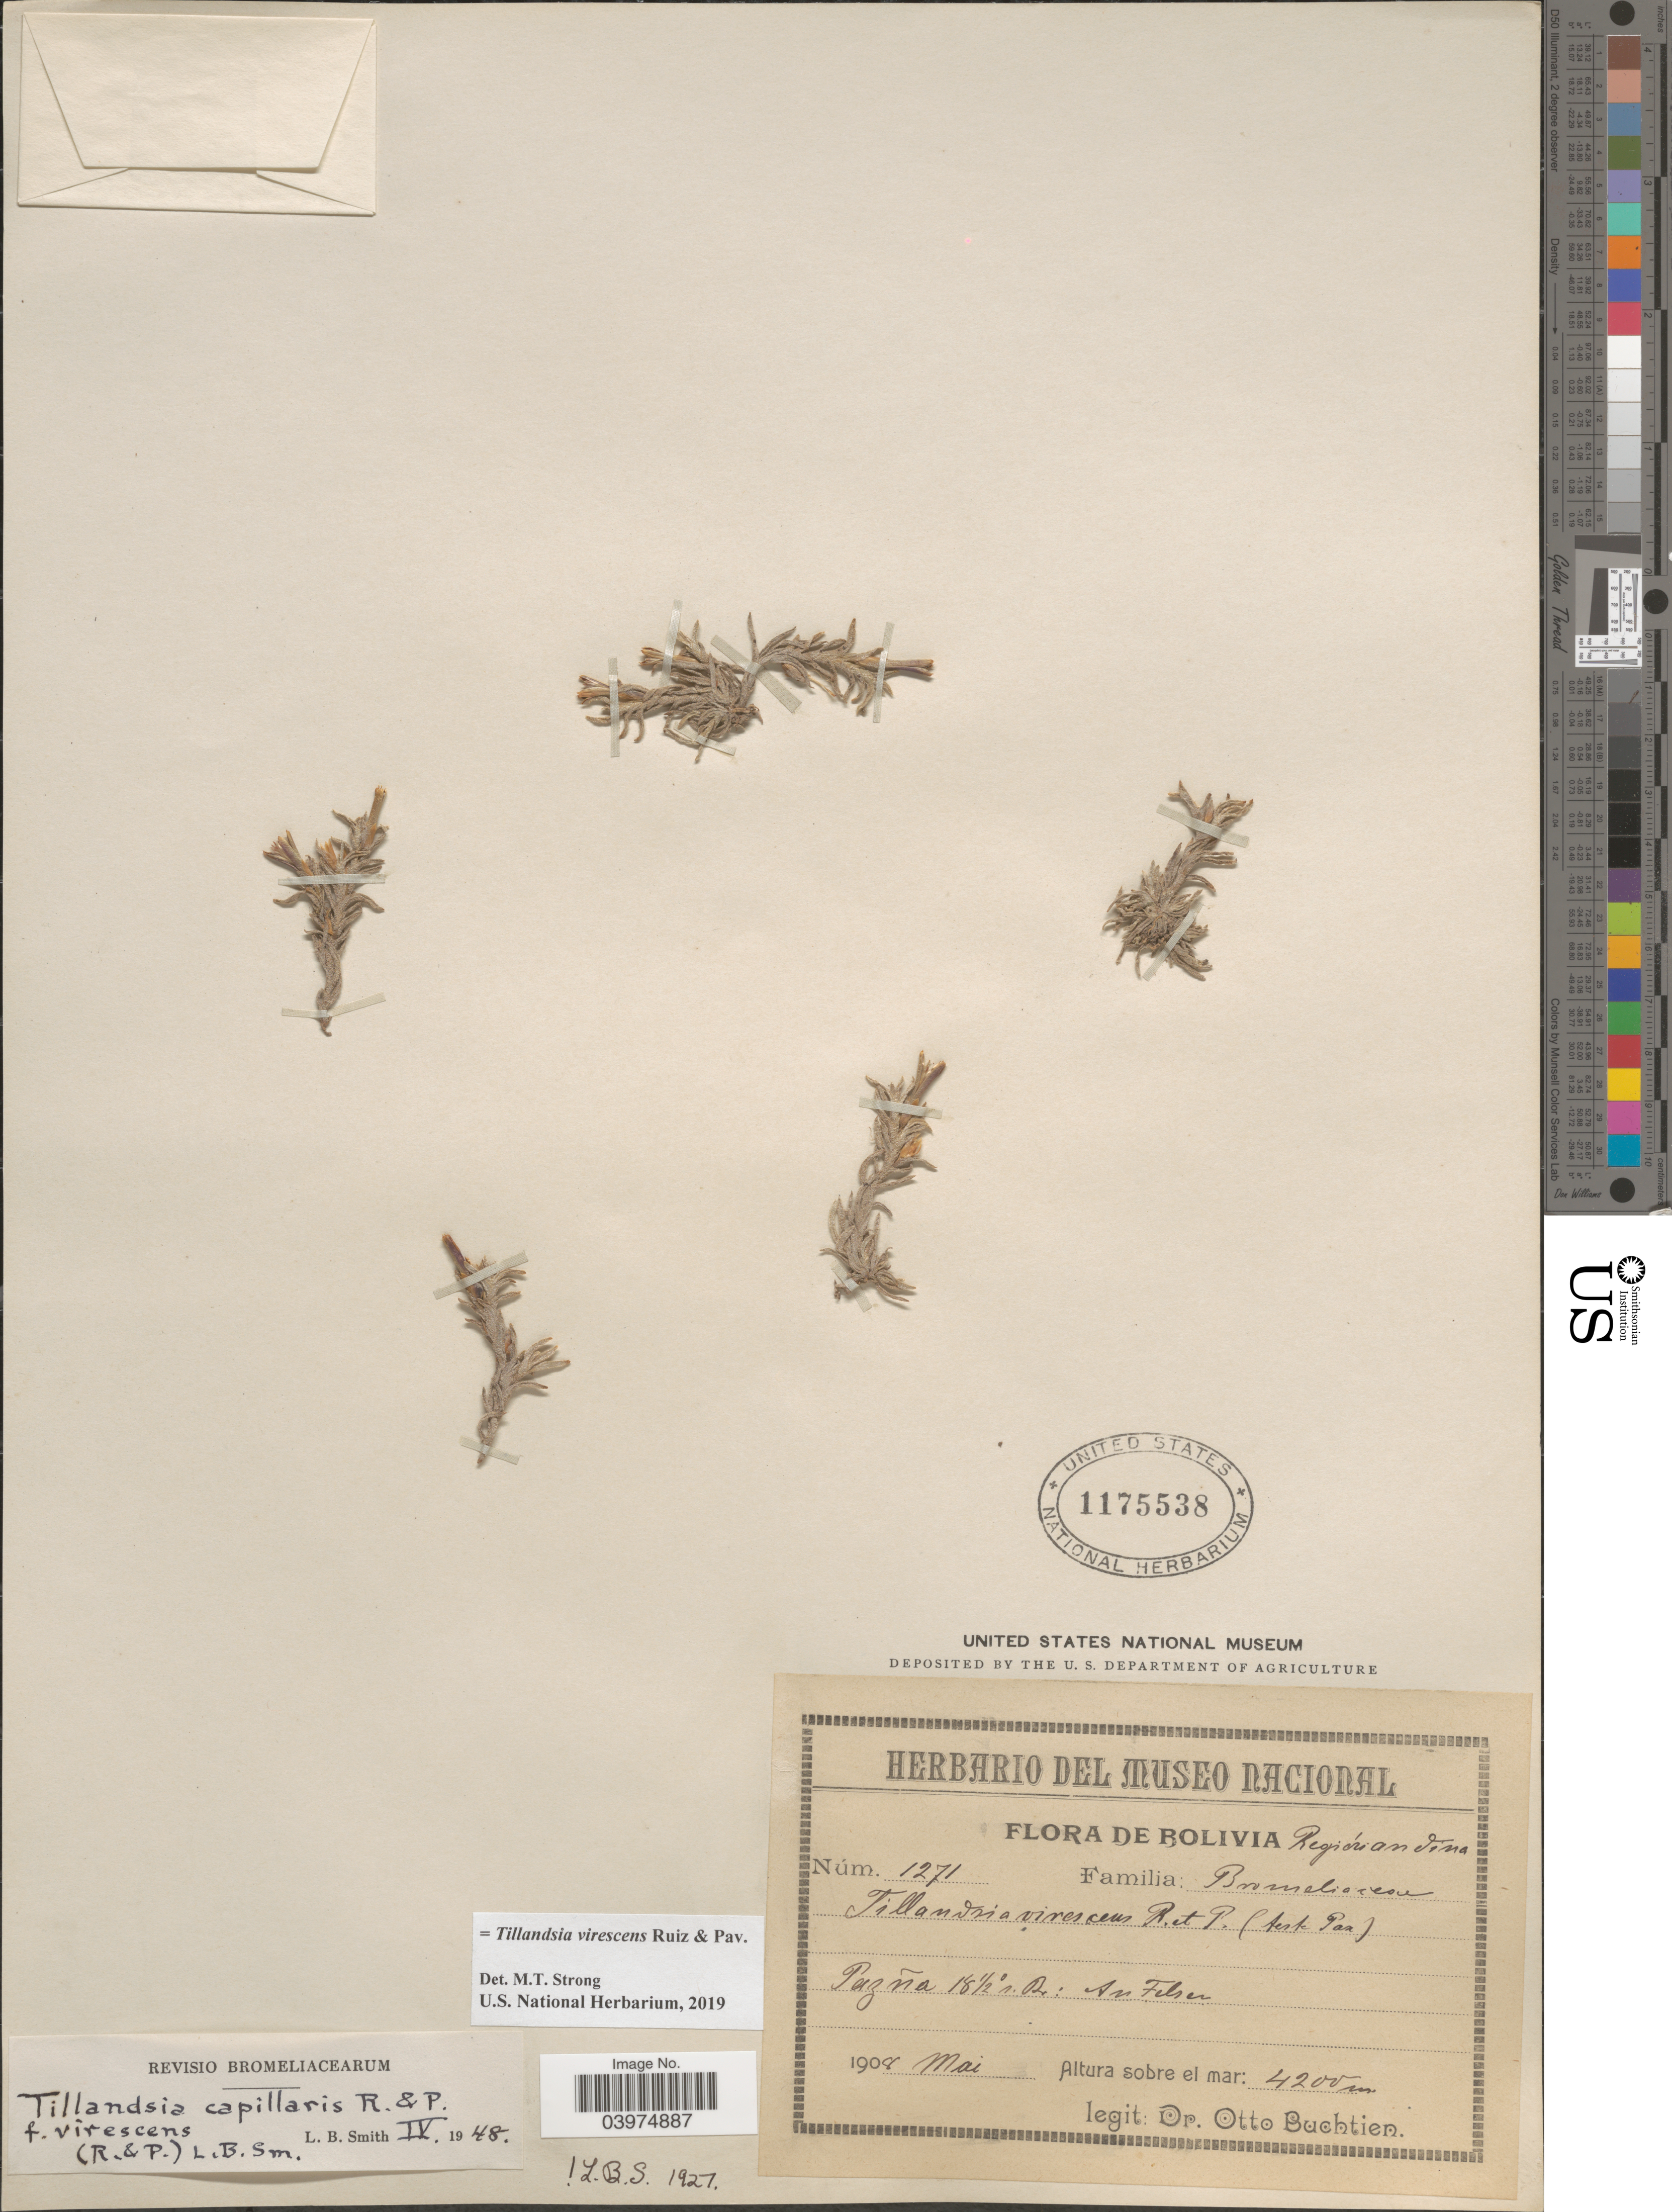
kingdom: Plantae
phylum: Tracheophyta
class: Liliopsida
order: Poales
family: Bromeliaceae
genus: Tillandsia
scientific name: Tillandsia virescens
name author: Ruiz & Pav.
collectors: O. Buchtien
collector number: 1271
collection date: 1908-05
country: Bolivia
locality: Región andina. Pazña 181/2°n.Br.: An Felsen.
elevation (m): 4200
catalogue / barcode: US 1175538